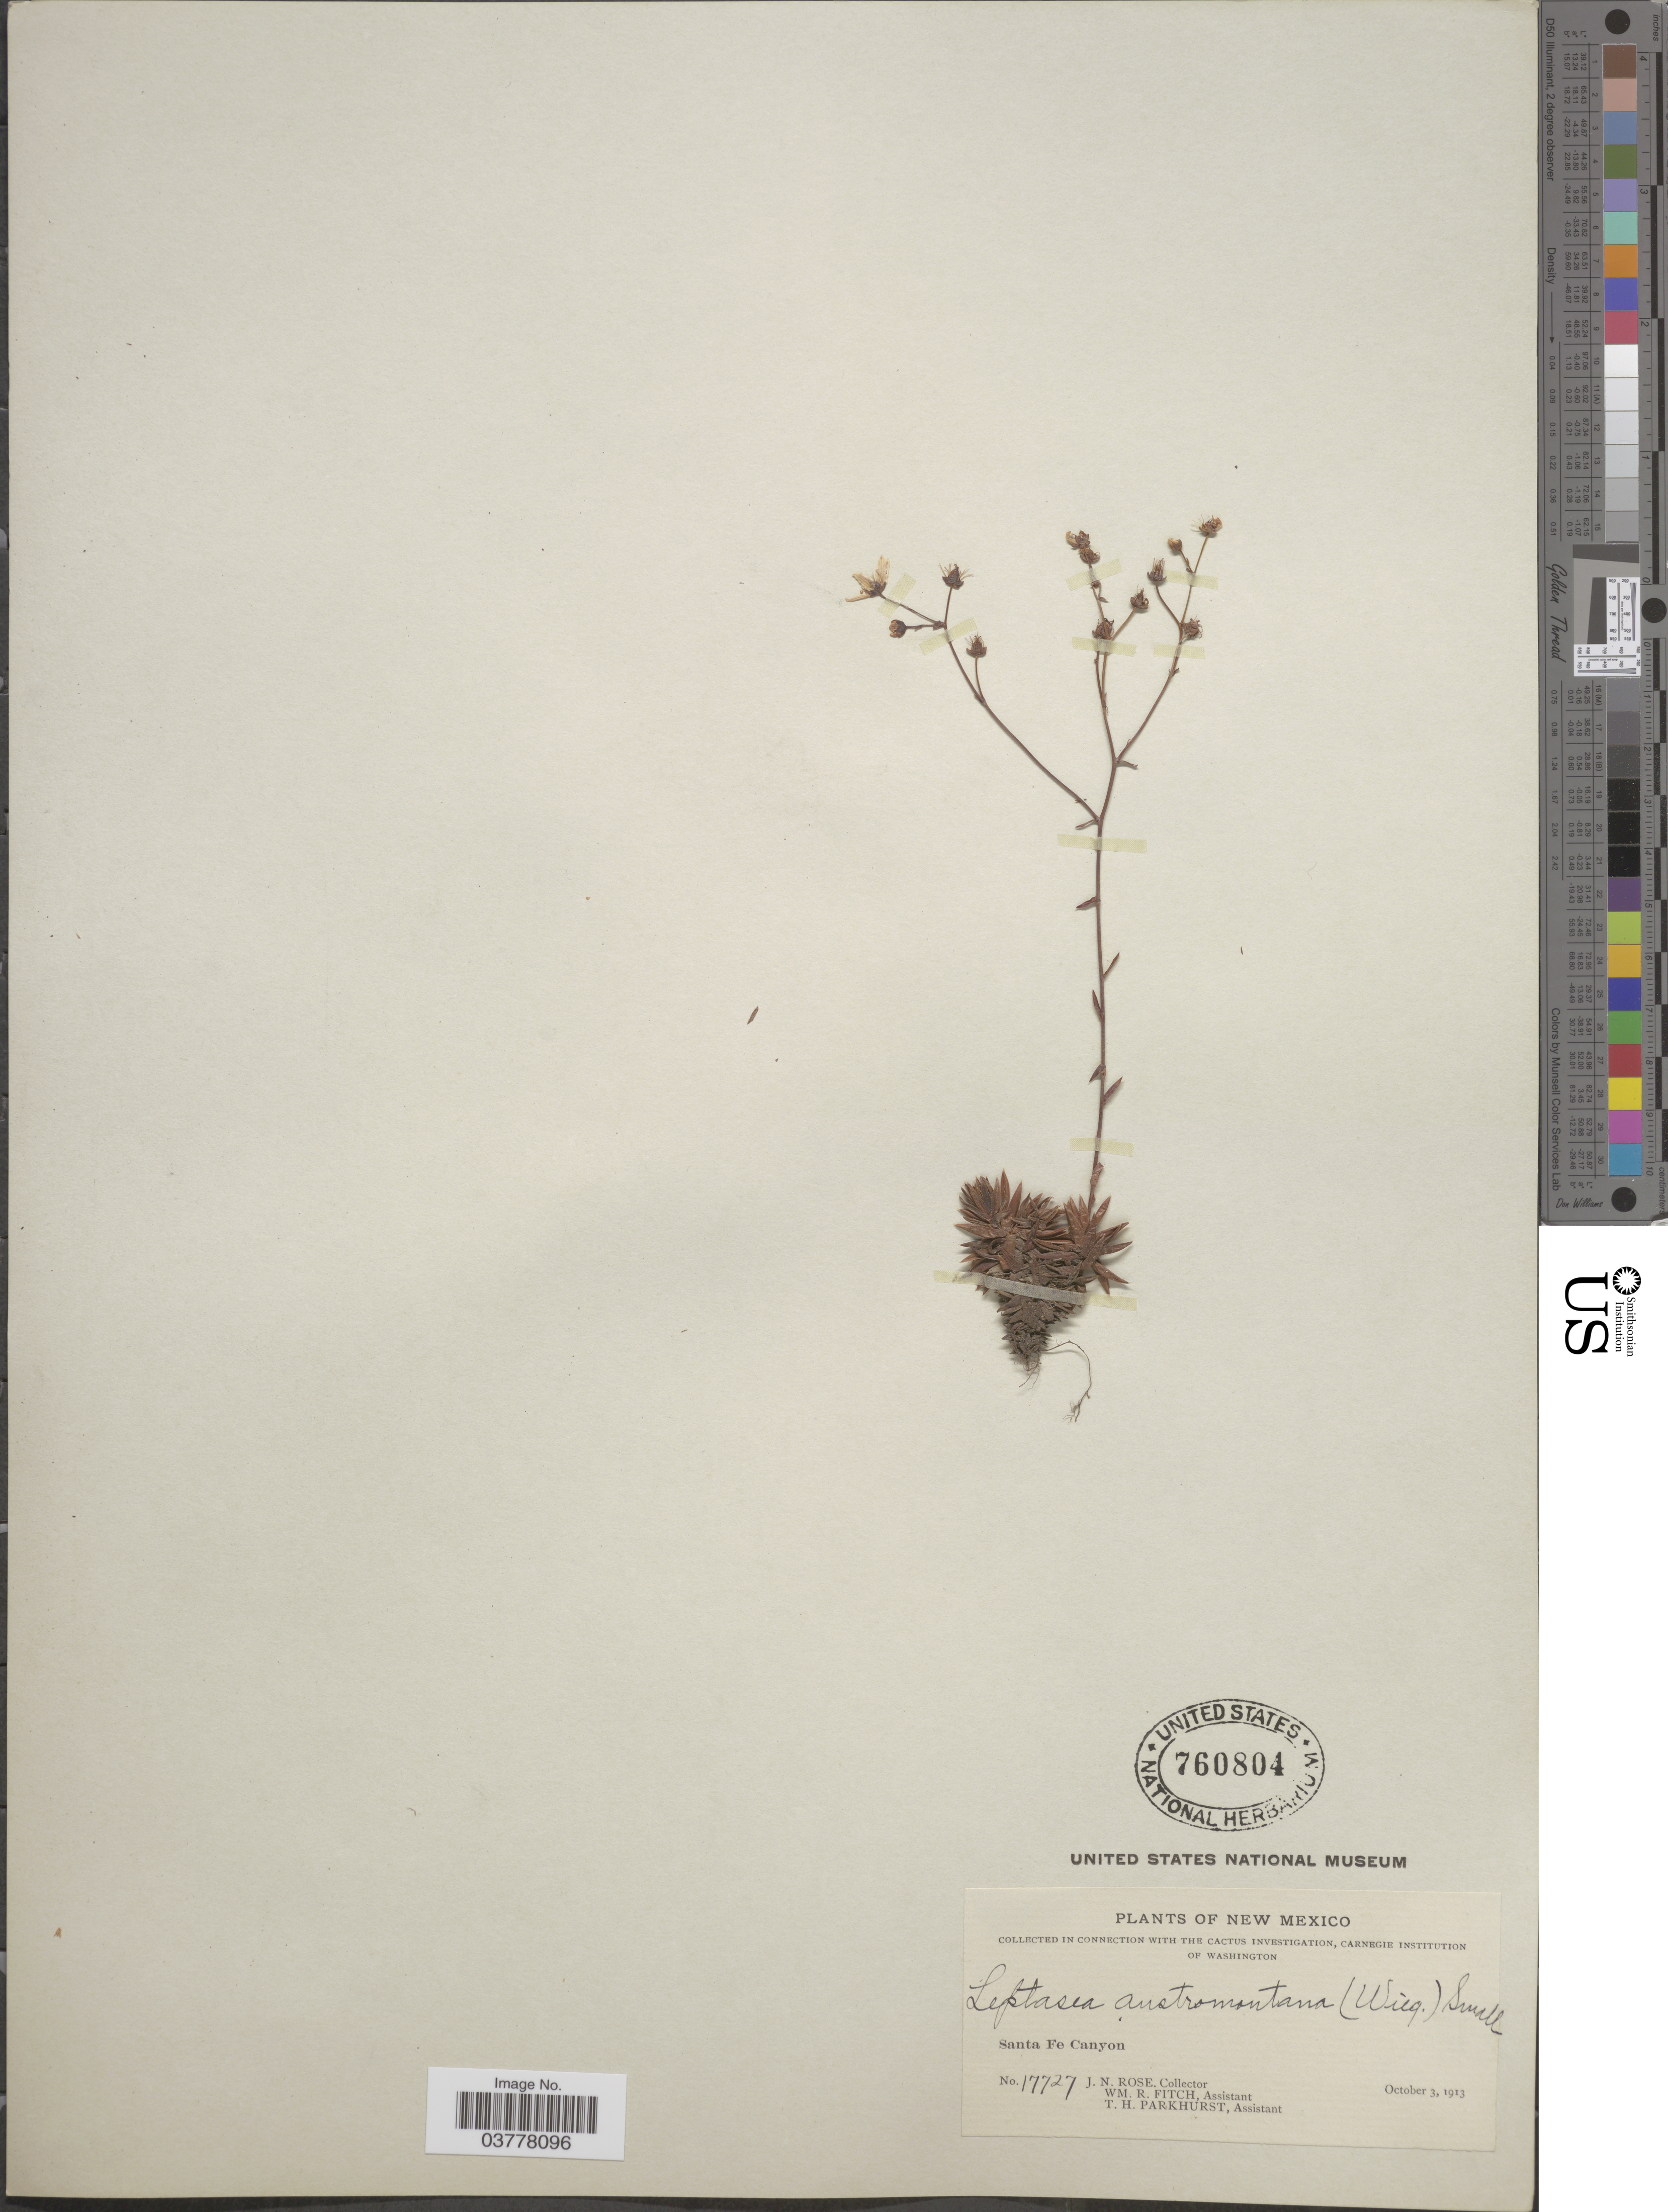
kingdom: Plantae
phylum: Tracheophyta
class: Magnoliopsida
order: Saxifragales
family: Saxifragaceae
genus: Saxifraga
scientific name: Saxifraga bronchialis subsp. austromontana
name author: (Wiegand) Piper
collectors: J. N. Rose, W. R. Fitch & T. Parkhurst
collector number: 17727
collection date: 1913-10-03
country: United States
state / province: New Mexico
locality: Santa Fe Canyon.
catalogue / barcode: US 760804